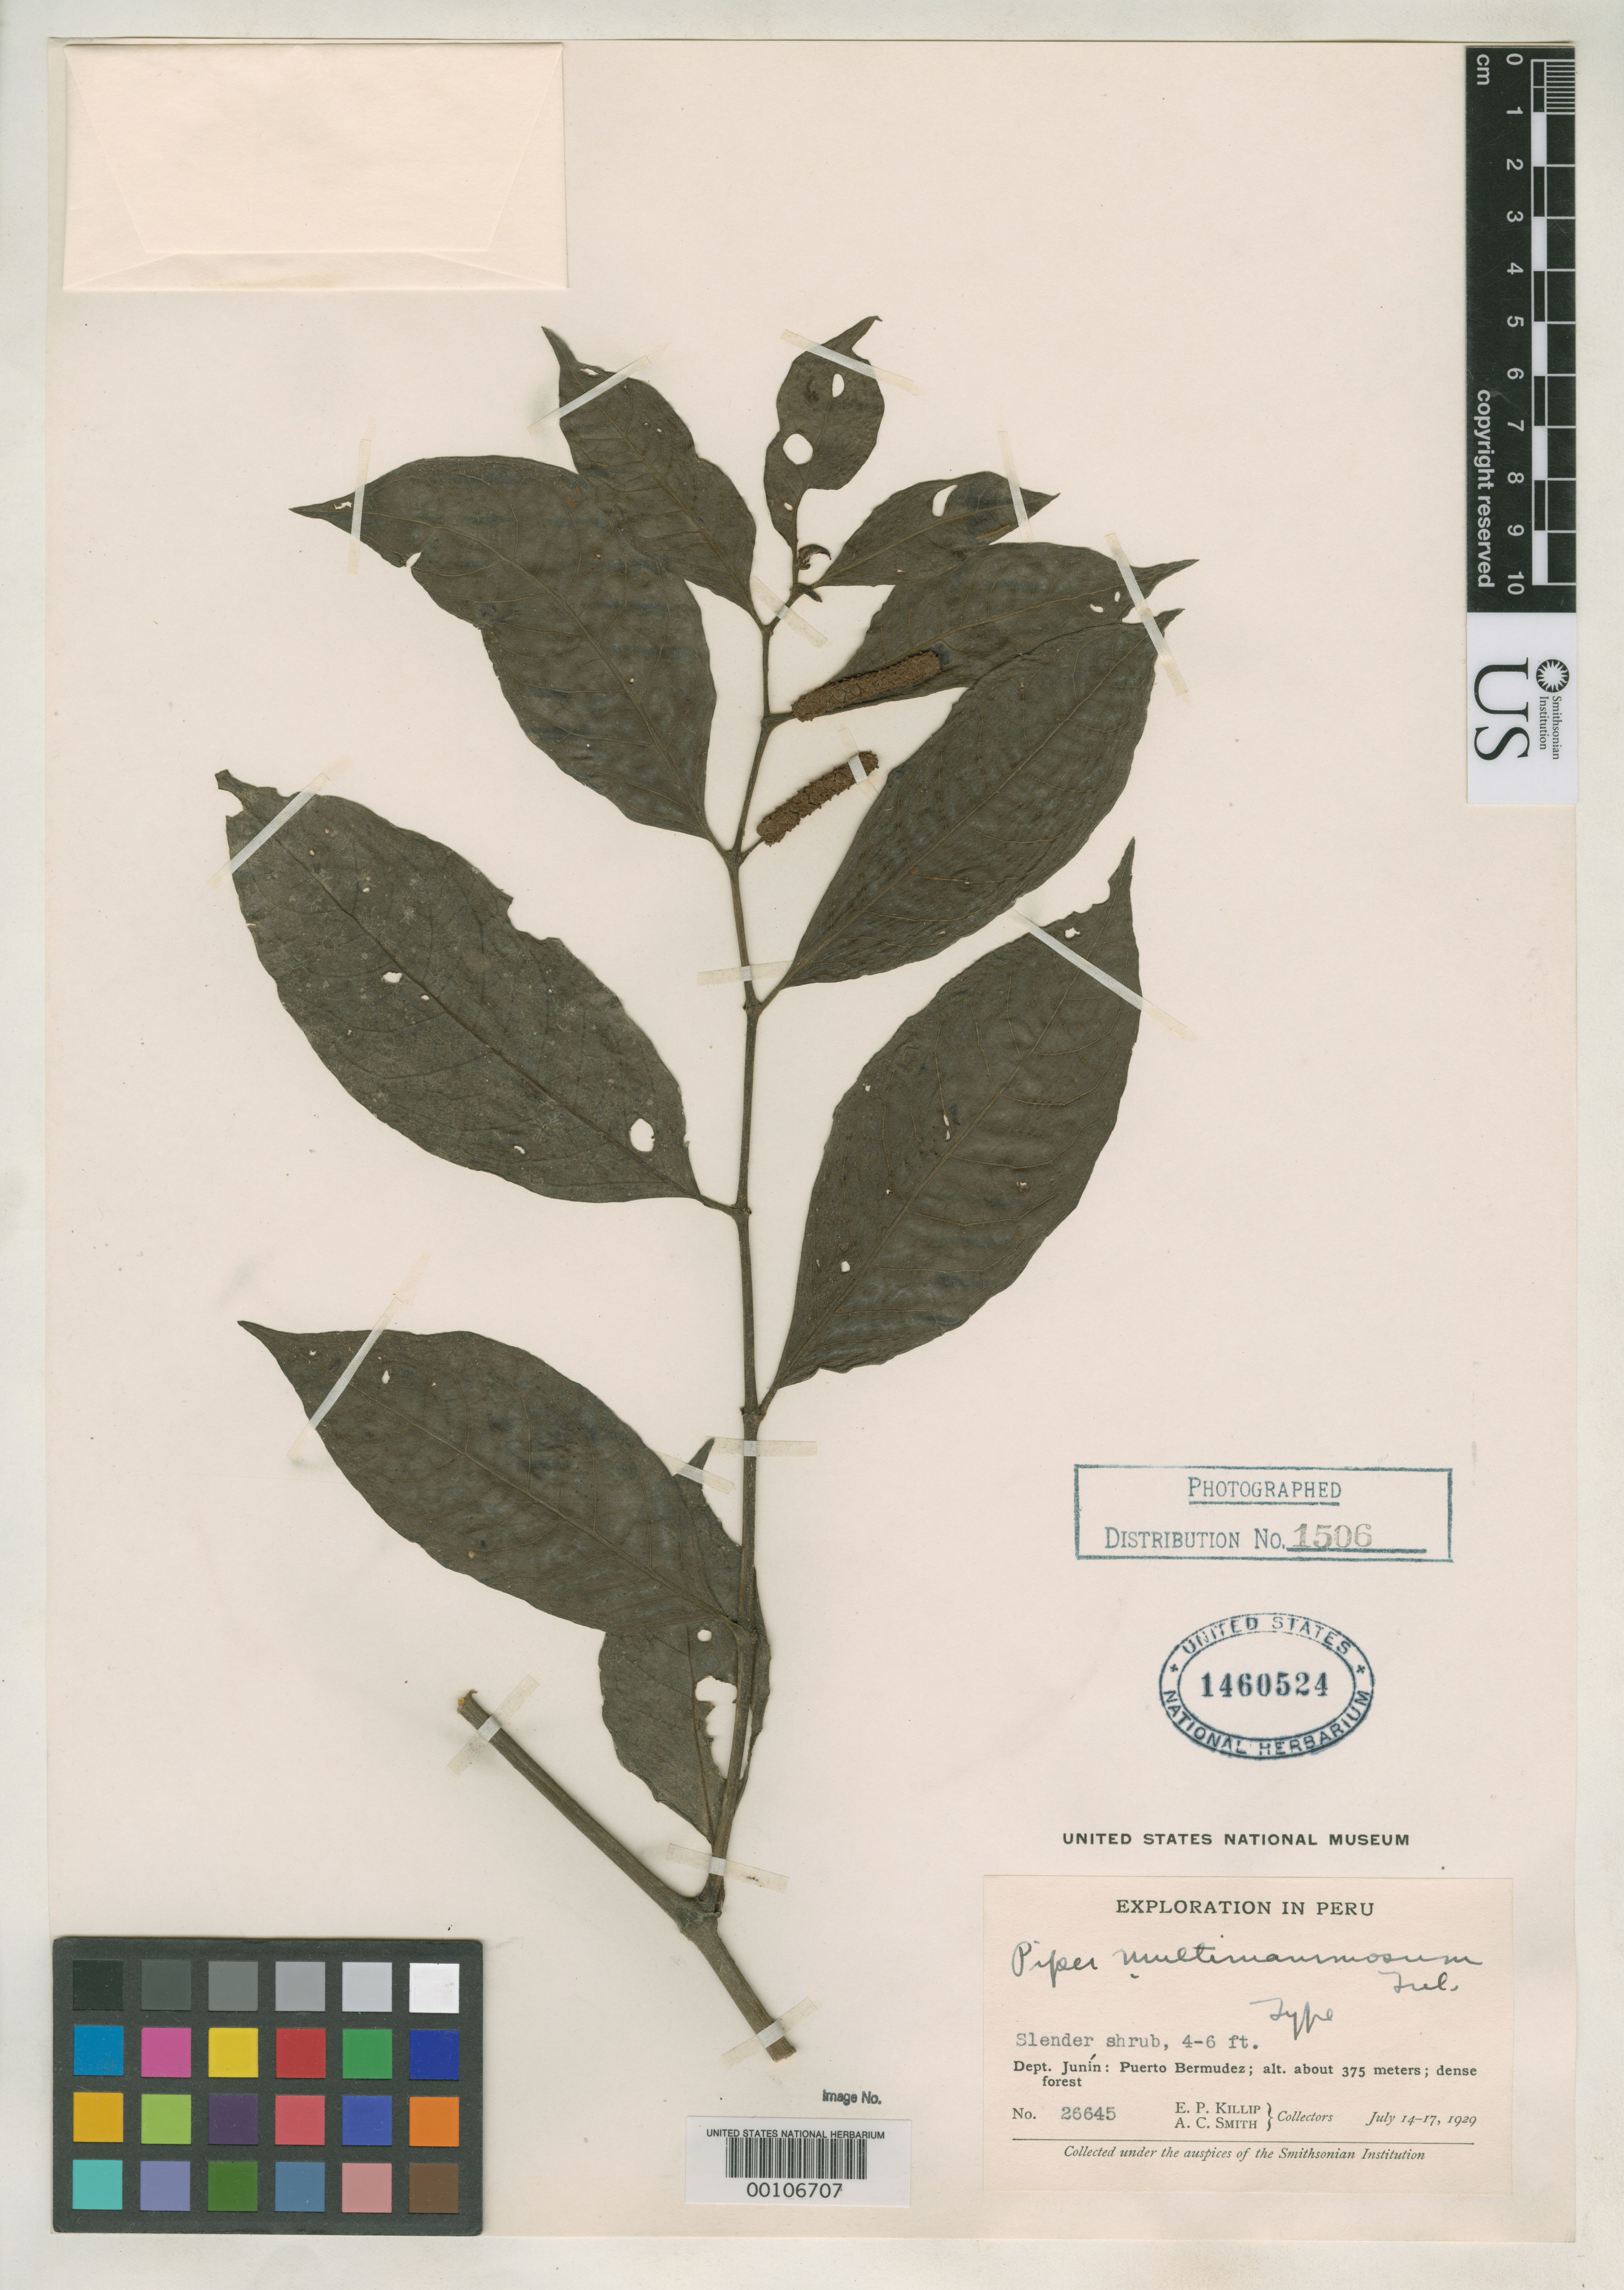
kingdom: Plantae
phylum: Tracheophyta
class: Magnoliopsida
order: Piperales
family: Piperaceae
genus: Piper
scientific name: Piper multimammosum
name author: Trel. in J.F. Macbr.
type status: Holotype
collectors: E. P. Killip & A. C. Smith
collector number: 26645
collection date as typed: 14 Jul 1929 to 17 Jul 1929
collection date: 1929-07-14/1929-07-17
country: Peru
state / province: Junín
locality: Puerto Bermuduz.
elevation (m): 375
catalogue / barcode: US 1460524